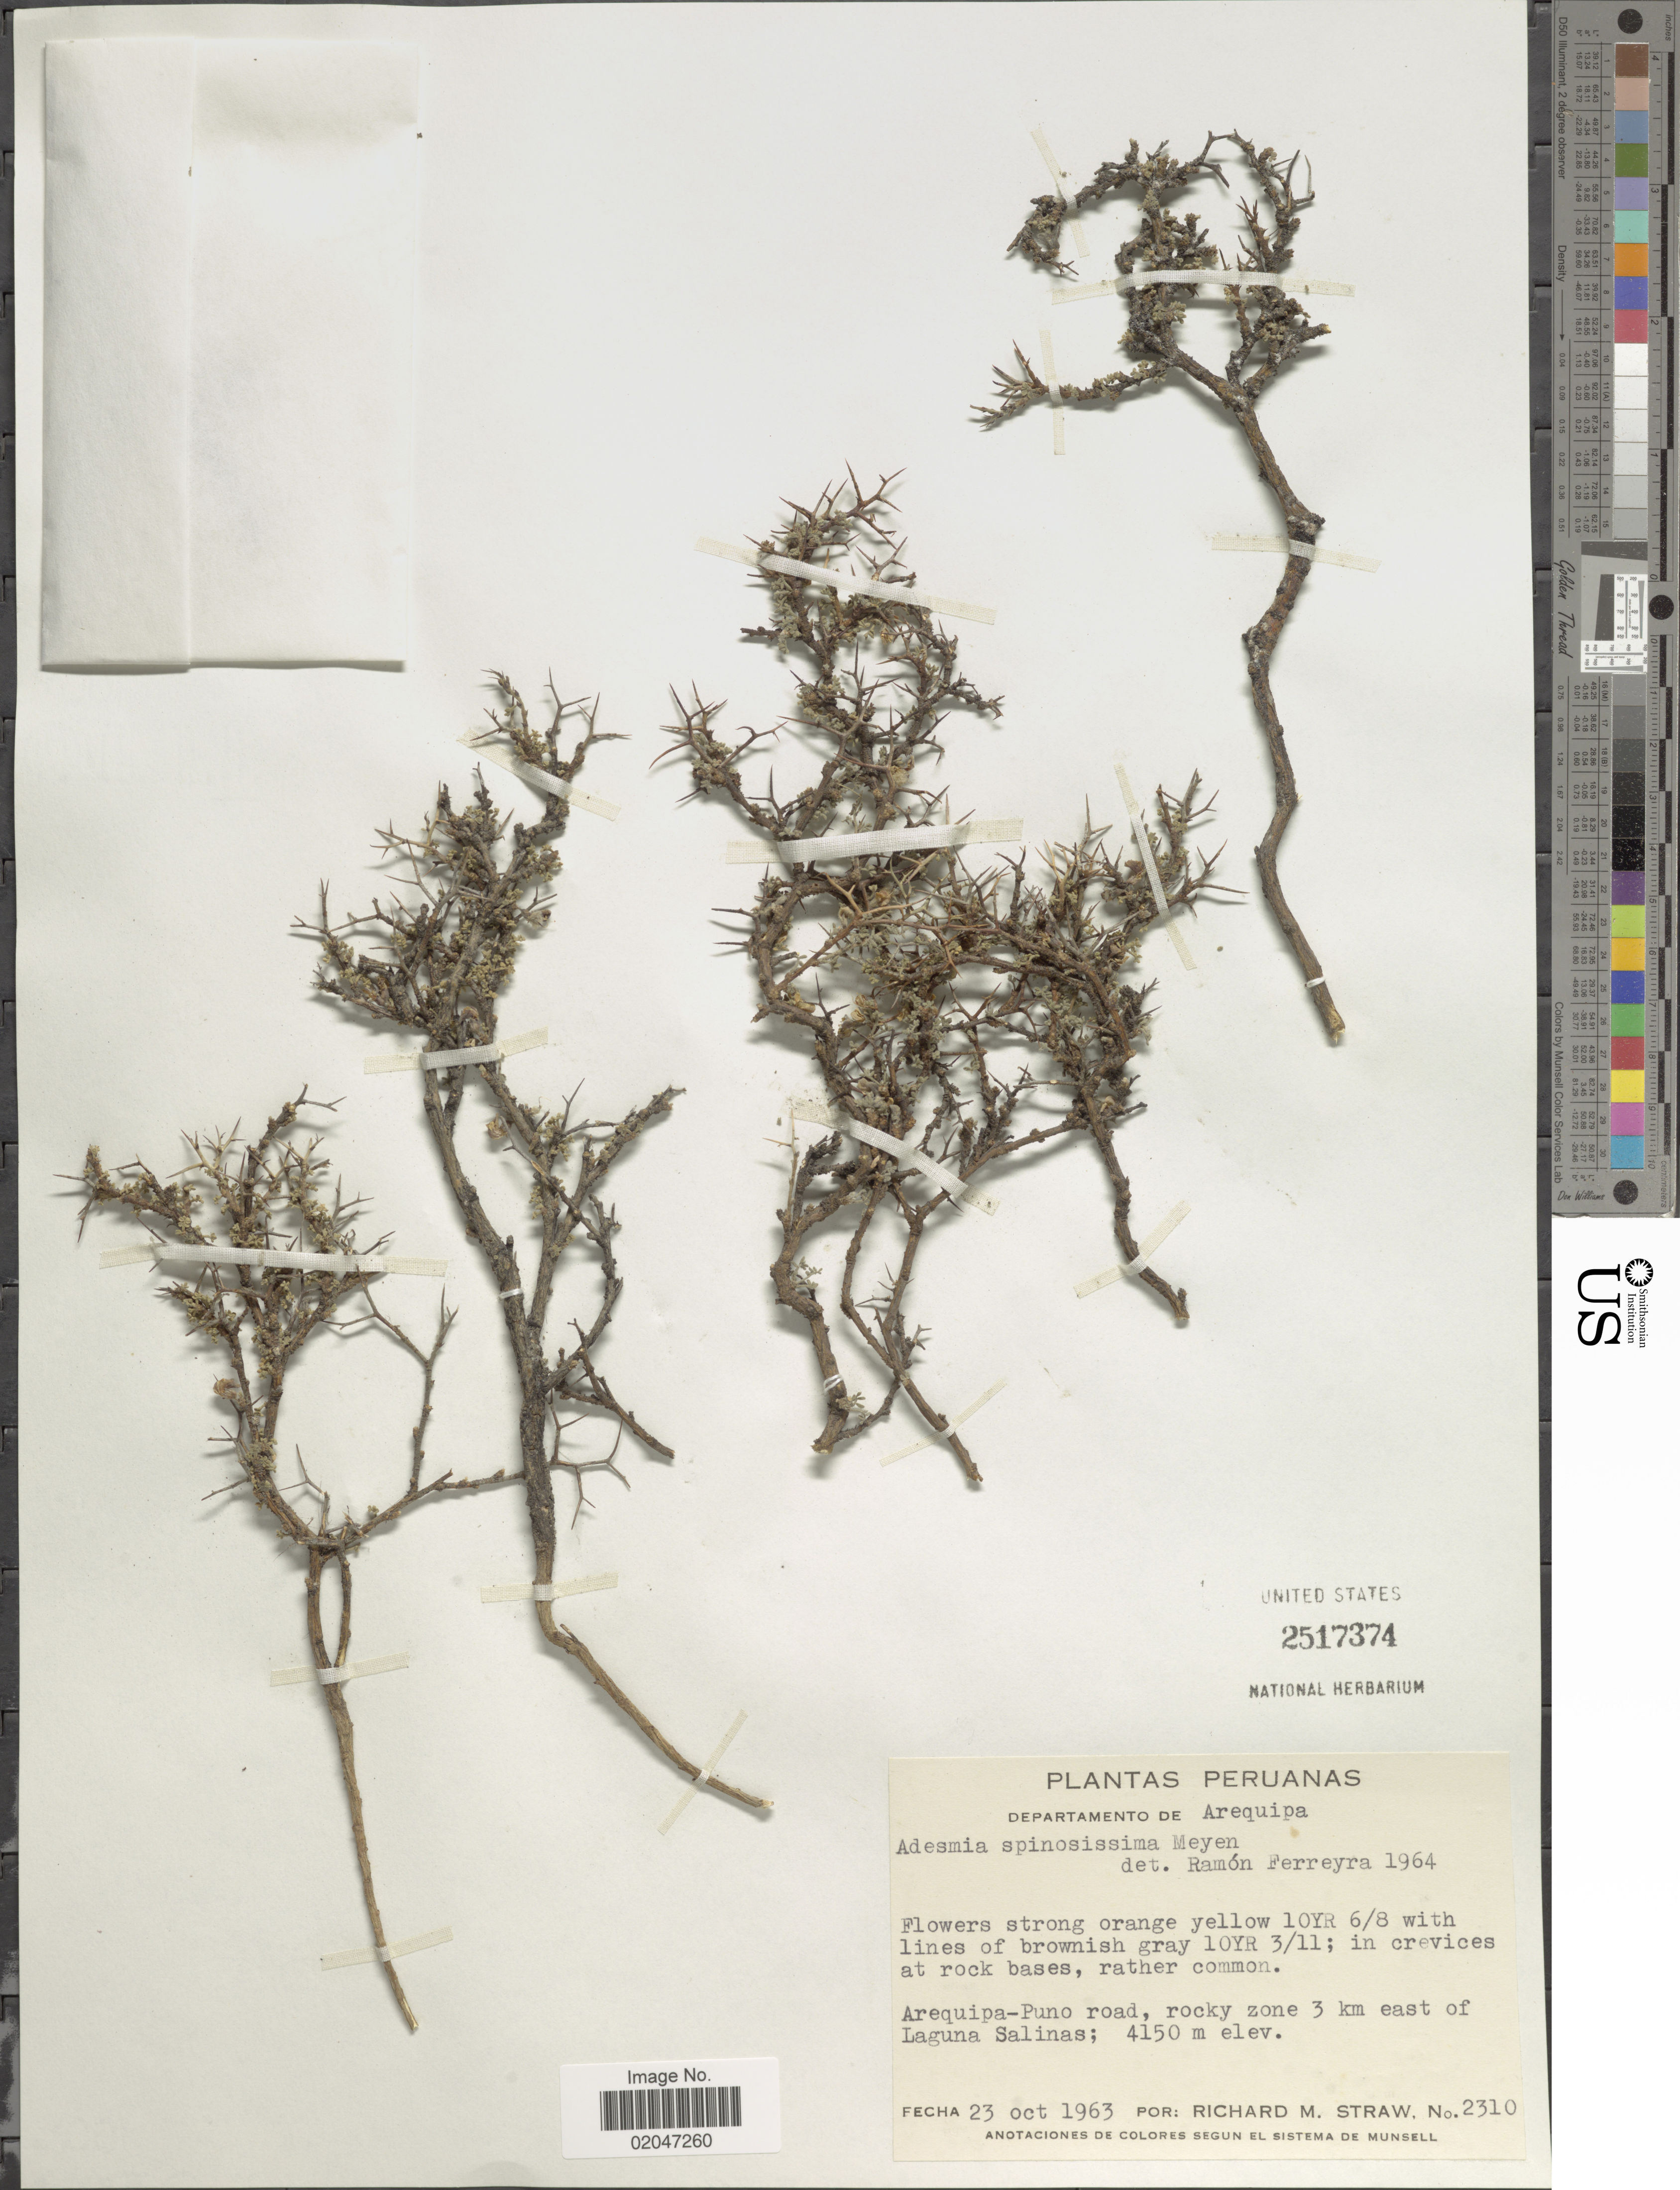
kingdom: Plantae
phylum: Tracheophyta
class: Magnoliopsida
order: Fabales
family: Fabaceae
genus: Adesmia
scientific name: Adesmia spinosissima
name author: Meyen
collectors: R. M. Straw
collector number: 2310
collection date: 1963-10-23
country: Peru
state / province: Arequipa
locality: Departamneto de Arequipa, Arequipa-Puno road, rocky zone 3 km east of Laguna Salinas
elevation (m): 4150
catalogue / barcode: US 2517374